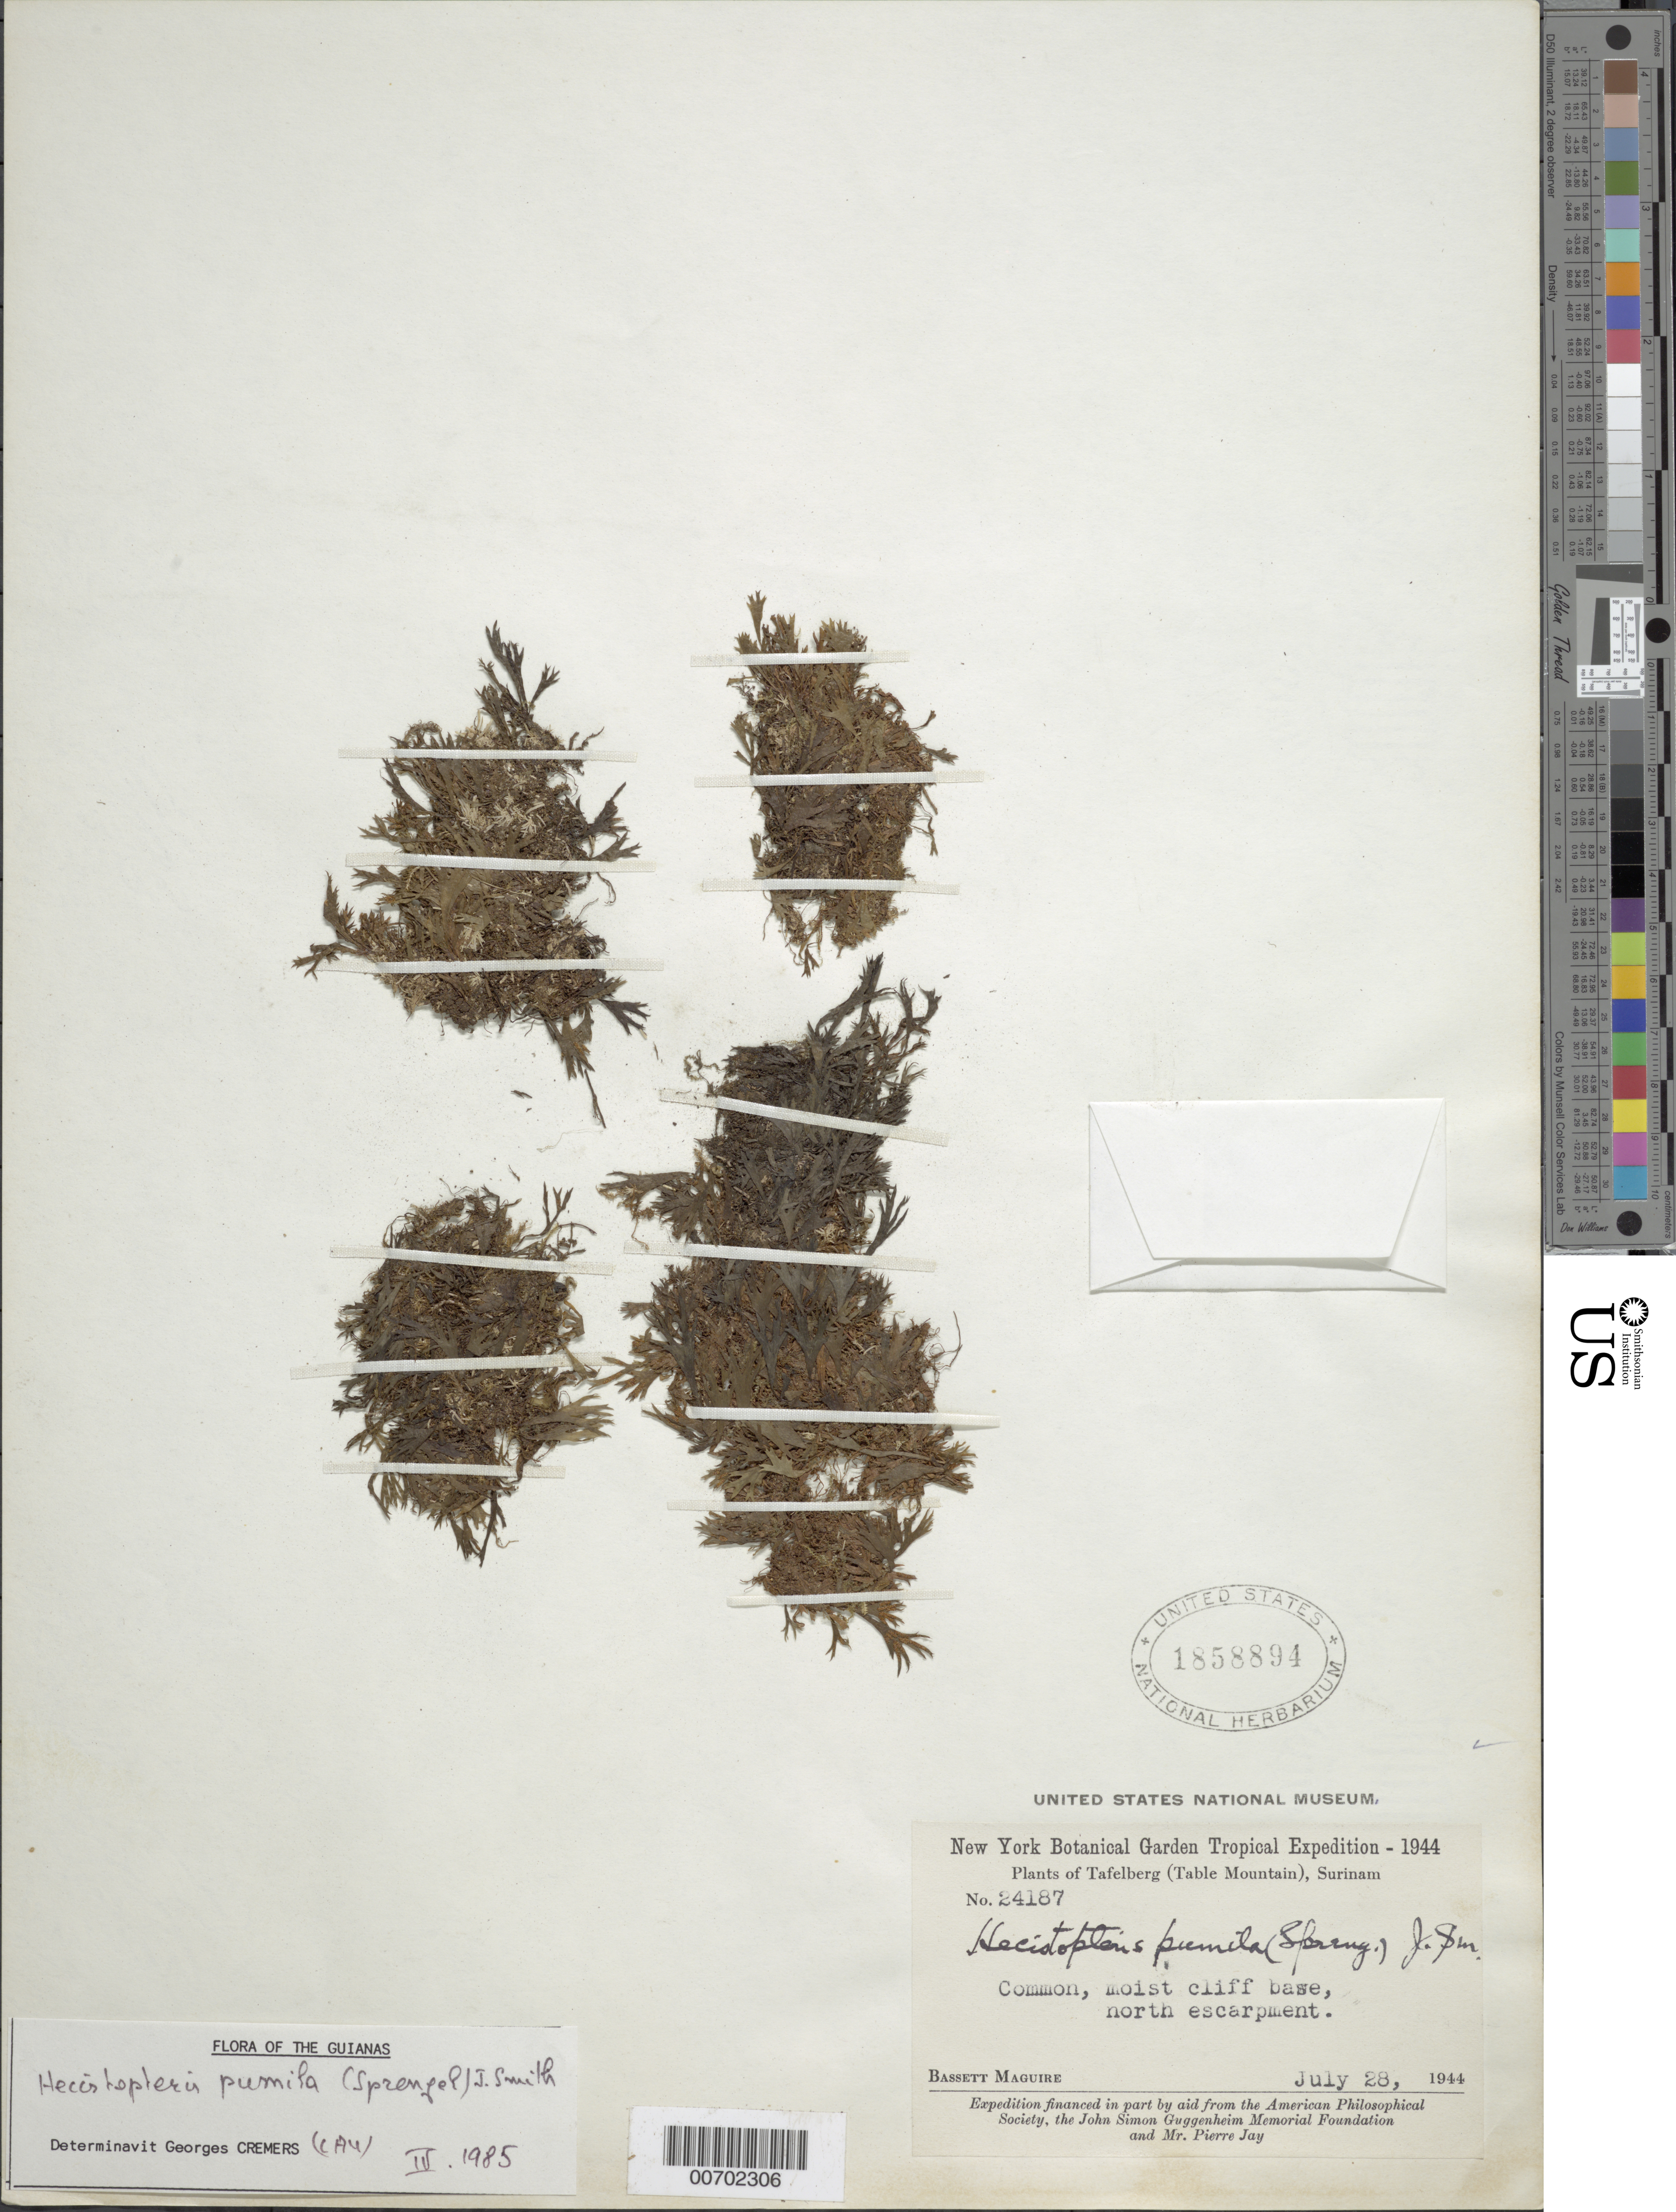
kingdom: Plantae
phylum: Tracheophyta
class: Polypodiopsida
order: Polypodiales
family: Pteridaceae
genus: Hecistopteris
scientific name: Hecistopteris pumila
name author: Christ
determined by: Cremers, Georges A.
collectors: B. Maguire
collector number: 24187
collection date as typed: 28-Jul-44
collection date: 1944-07-28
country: Suriname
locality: Tafelberg (Table Mountain), north escarpment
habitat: Moist cliff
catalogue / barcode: US 1858894